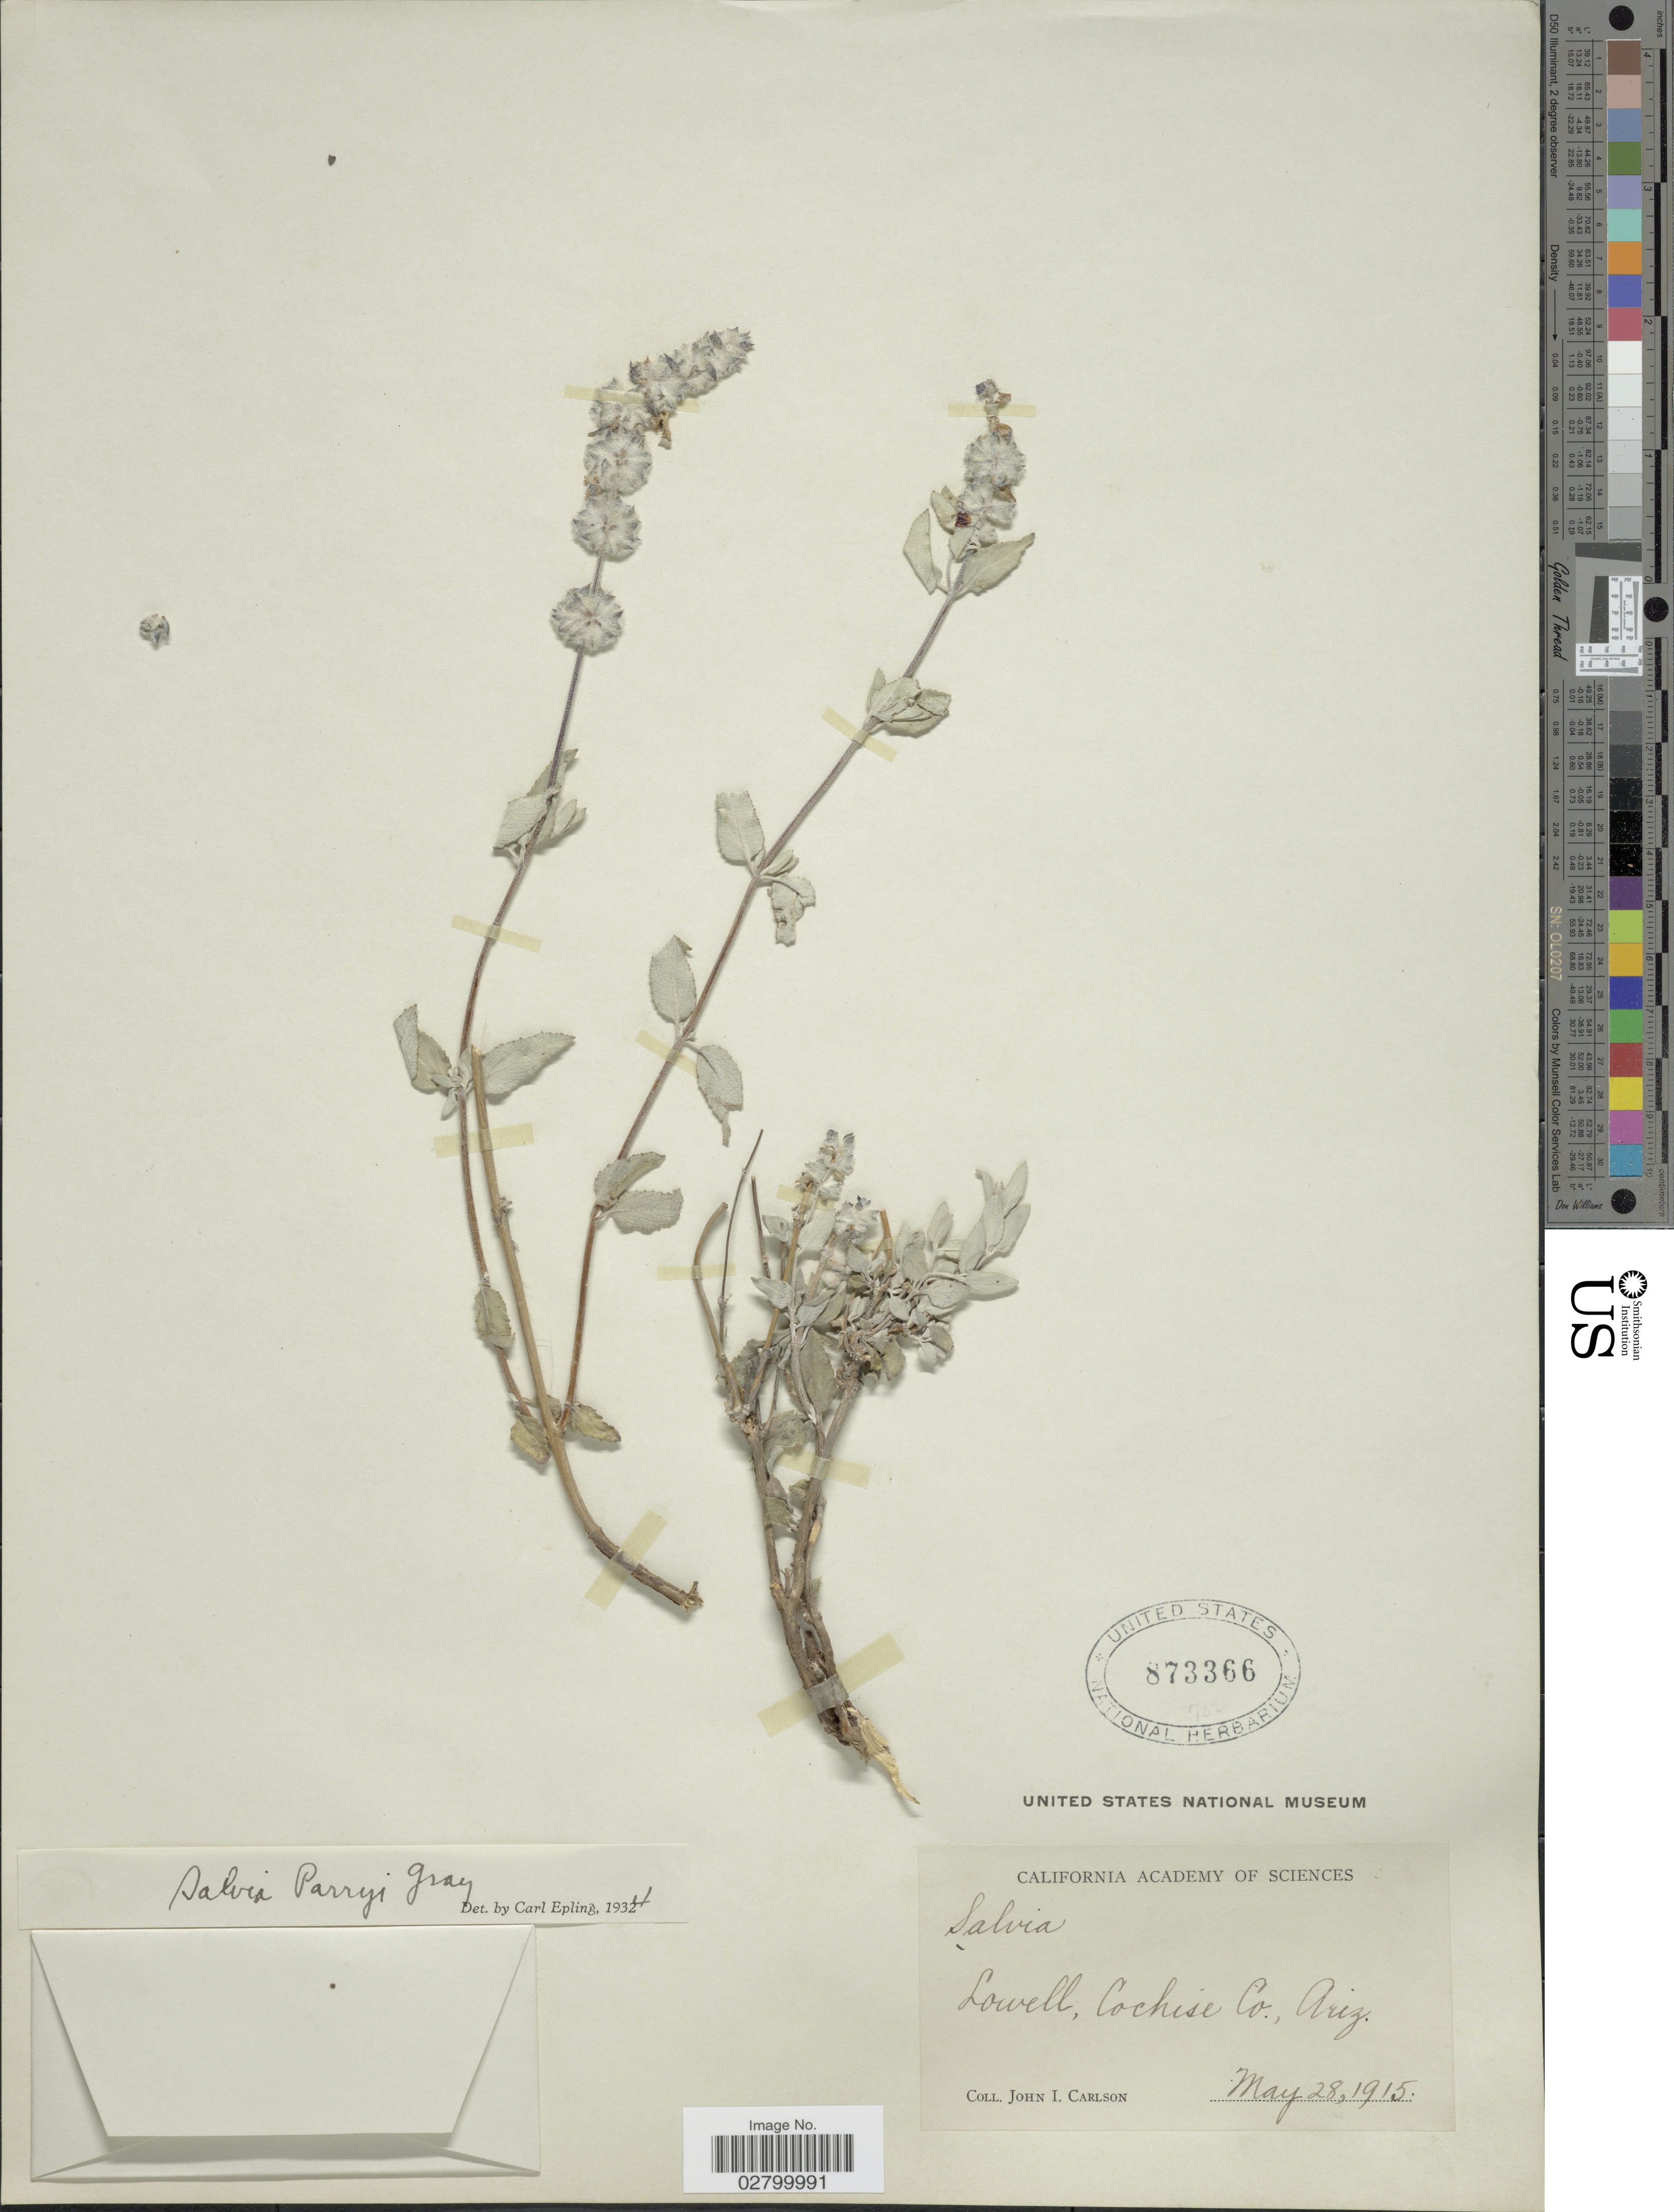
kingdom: Plantae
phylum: Tracheophyta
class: Magnoliopsida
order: Lamiales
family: Lamiaceae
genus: Salvia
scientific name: Salvia parryi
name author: A. Gray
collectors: J. Carlson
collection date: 1915-05-28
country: United States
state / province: Arizona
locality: Lowell, Cochise Co., Ariz.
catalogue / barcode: US 873366